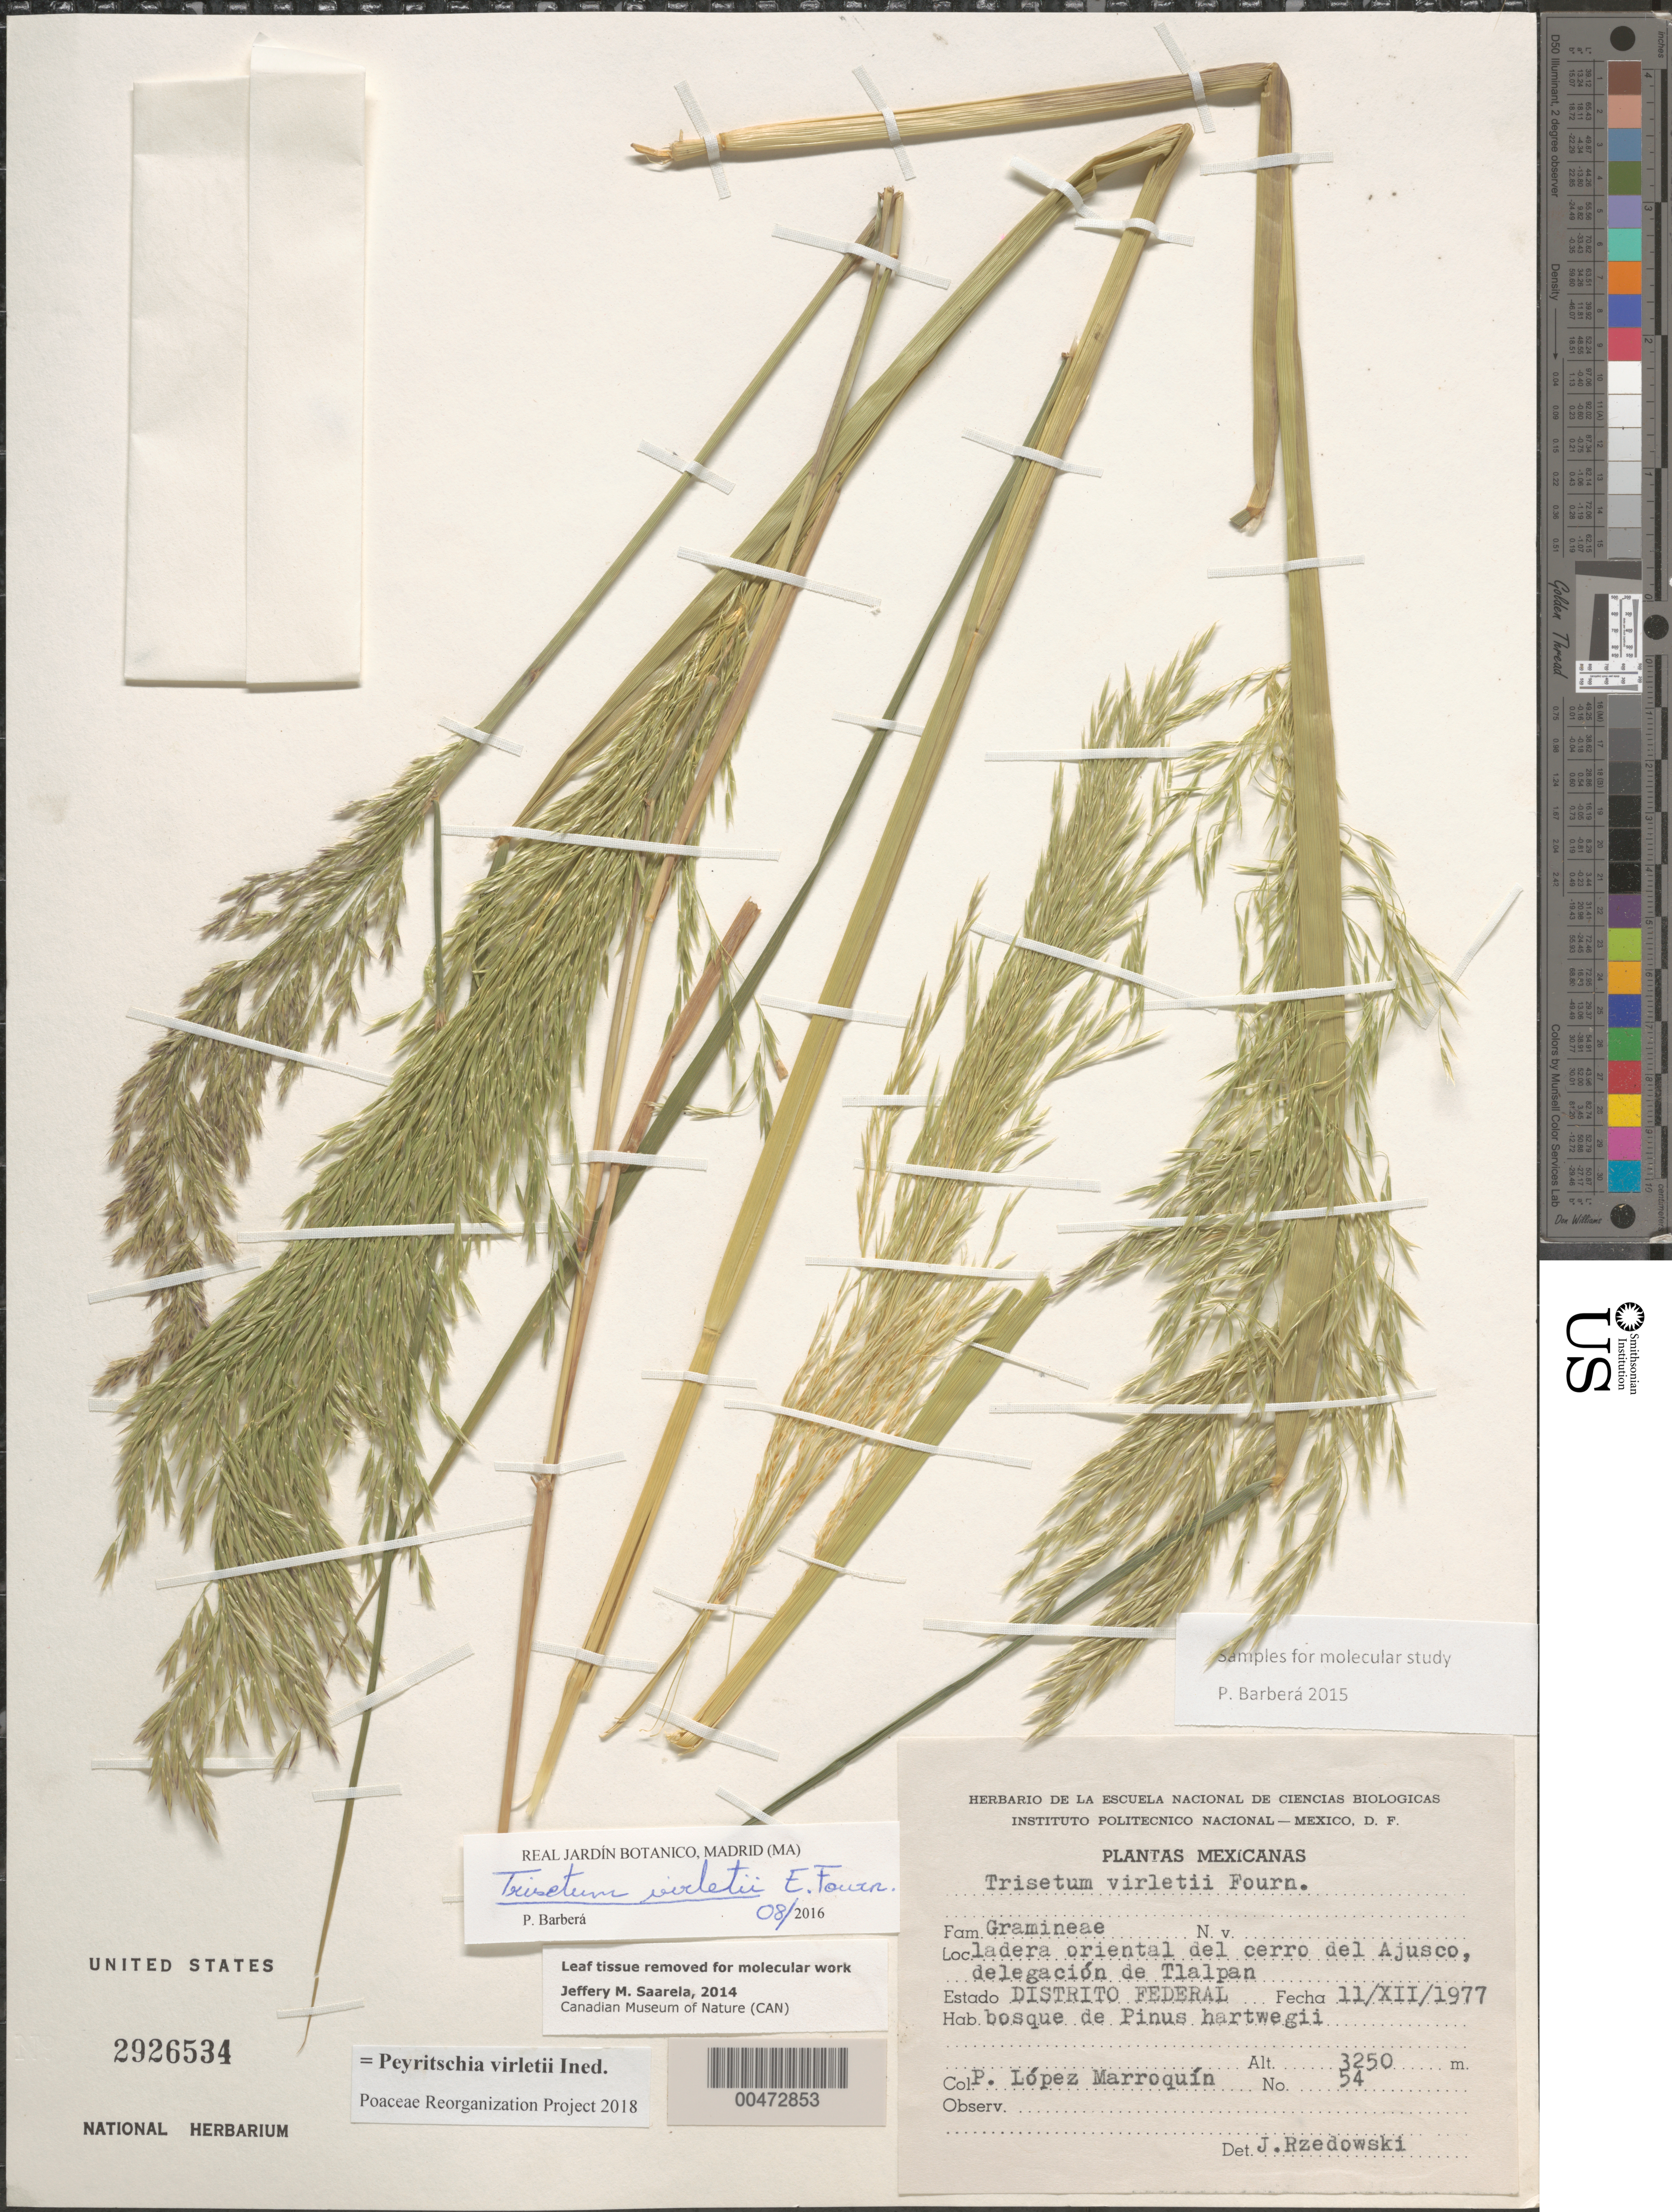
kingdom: Plantae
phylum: Tracheophyta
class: Liliopsida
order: Poales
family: Poaceae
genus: Peyritschia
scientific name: Peyritschia virletii ined.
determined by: Poaceae Reorganization Project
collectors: P. L¢pez-Marroqu¡n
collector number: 54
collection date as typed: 11 Dec 1977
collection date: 1977-12-11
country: Mexico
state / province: Distrito Federal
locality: E slope of hill of Ajusco, Tlalpan Delegación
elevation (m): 3250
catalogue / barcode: US 2926534